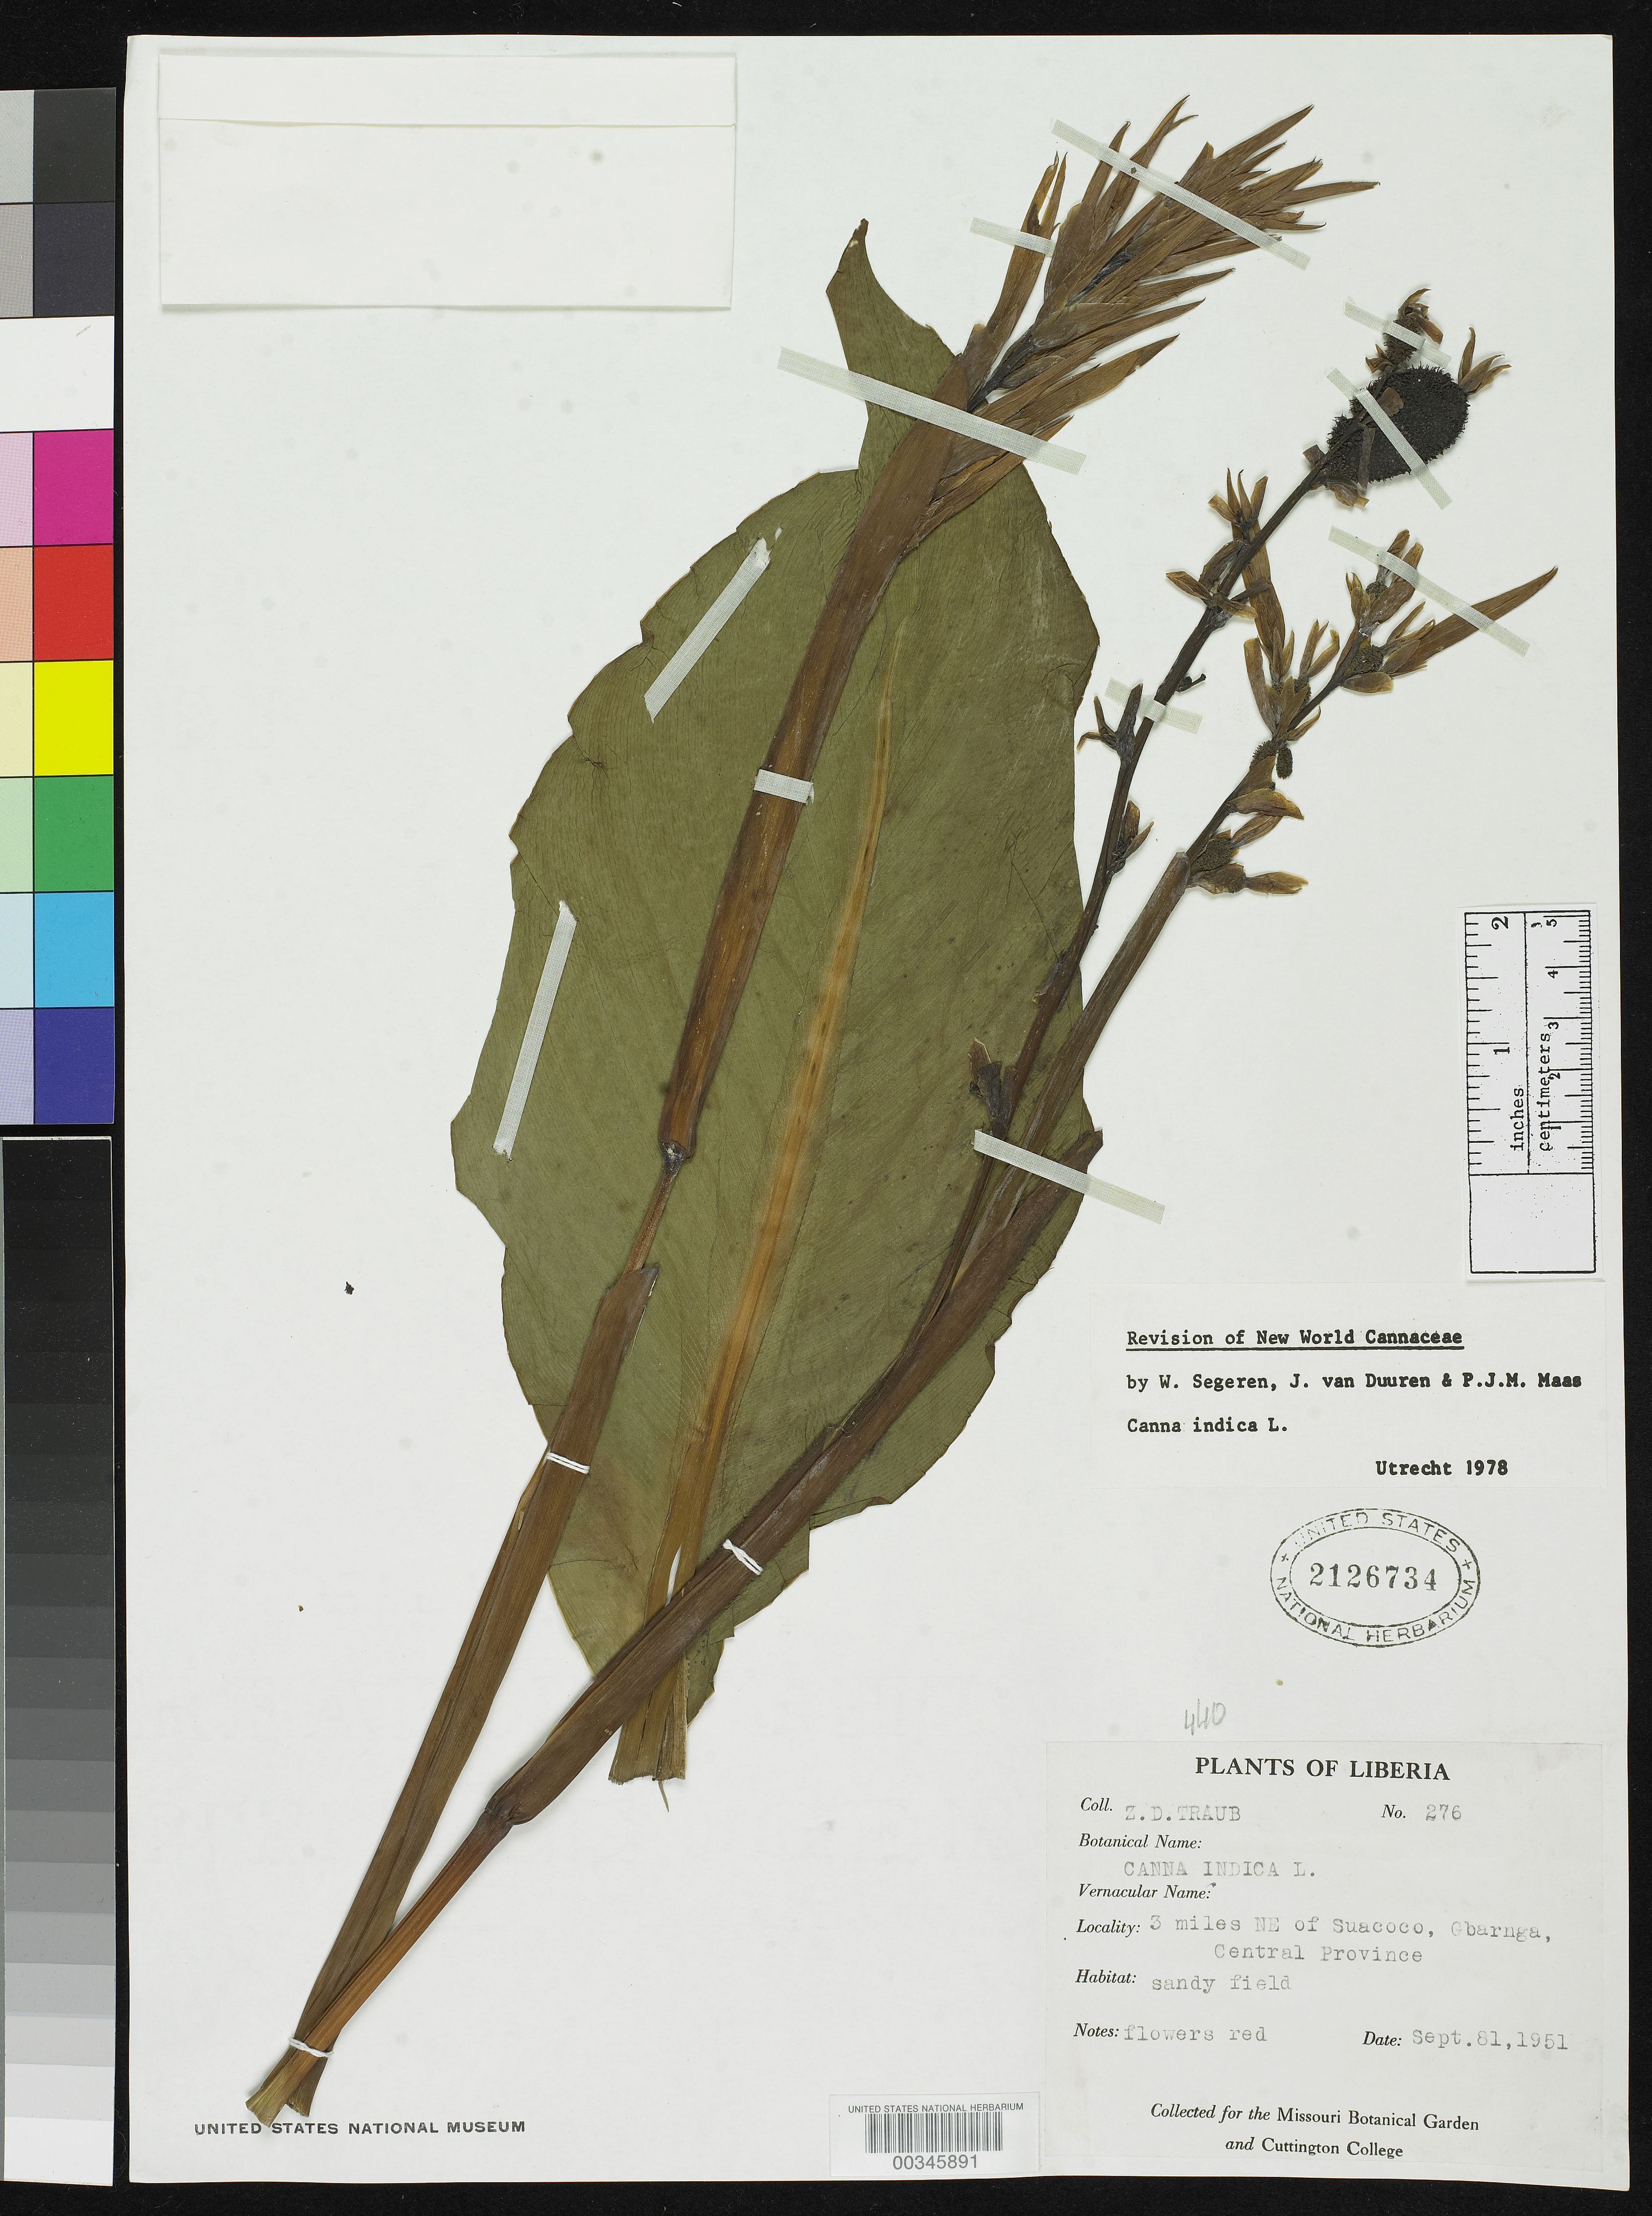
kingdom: Plantae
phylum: Tracheophyta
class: Liliopsida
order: Zingiberales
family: Cannaceae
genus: Canna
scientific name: Canna indica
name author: L.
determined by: Segeren, W.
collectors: Z. D. Traub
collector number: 276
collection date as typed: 01 Sep 1951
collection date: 1951-09-01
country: Liberia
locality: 3 mi ne of suacoco, gbarnga, central prov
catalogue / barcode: US 2126734